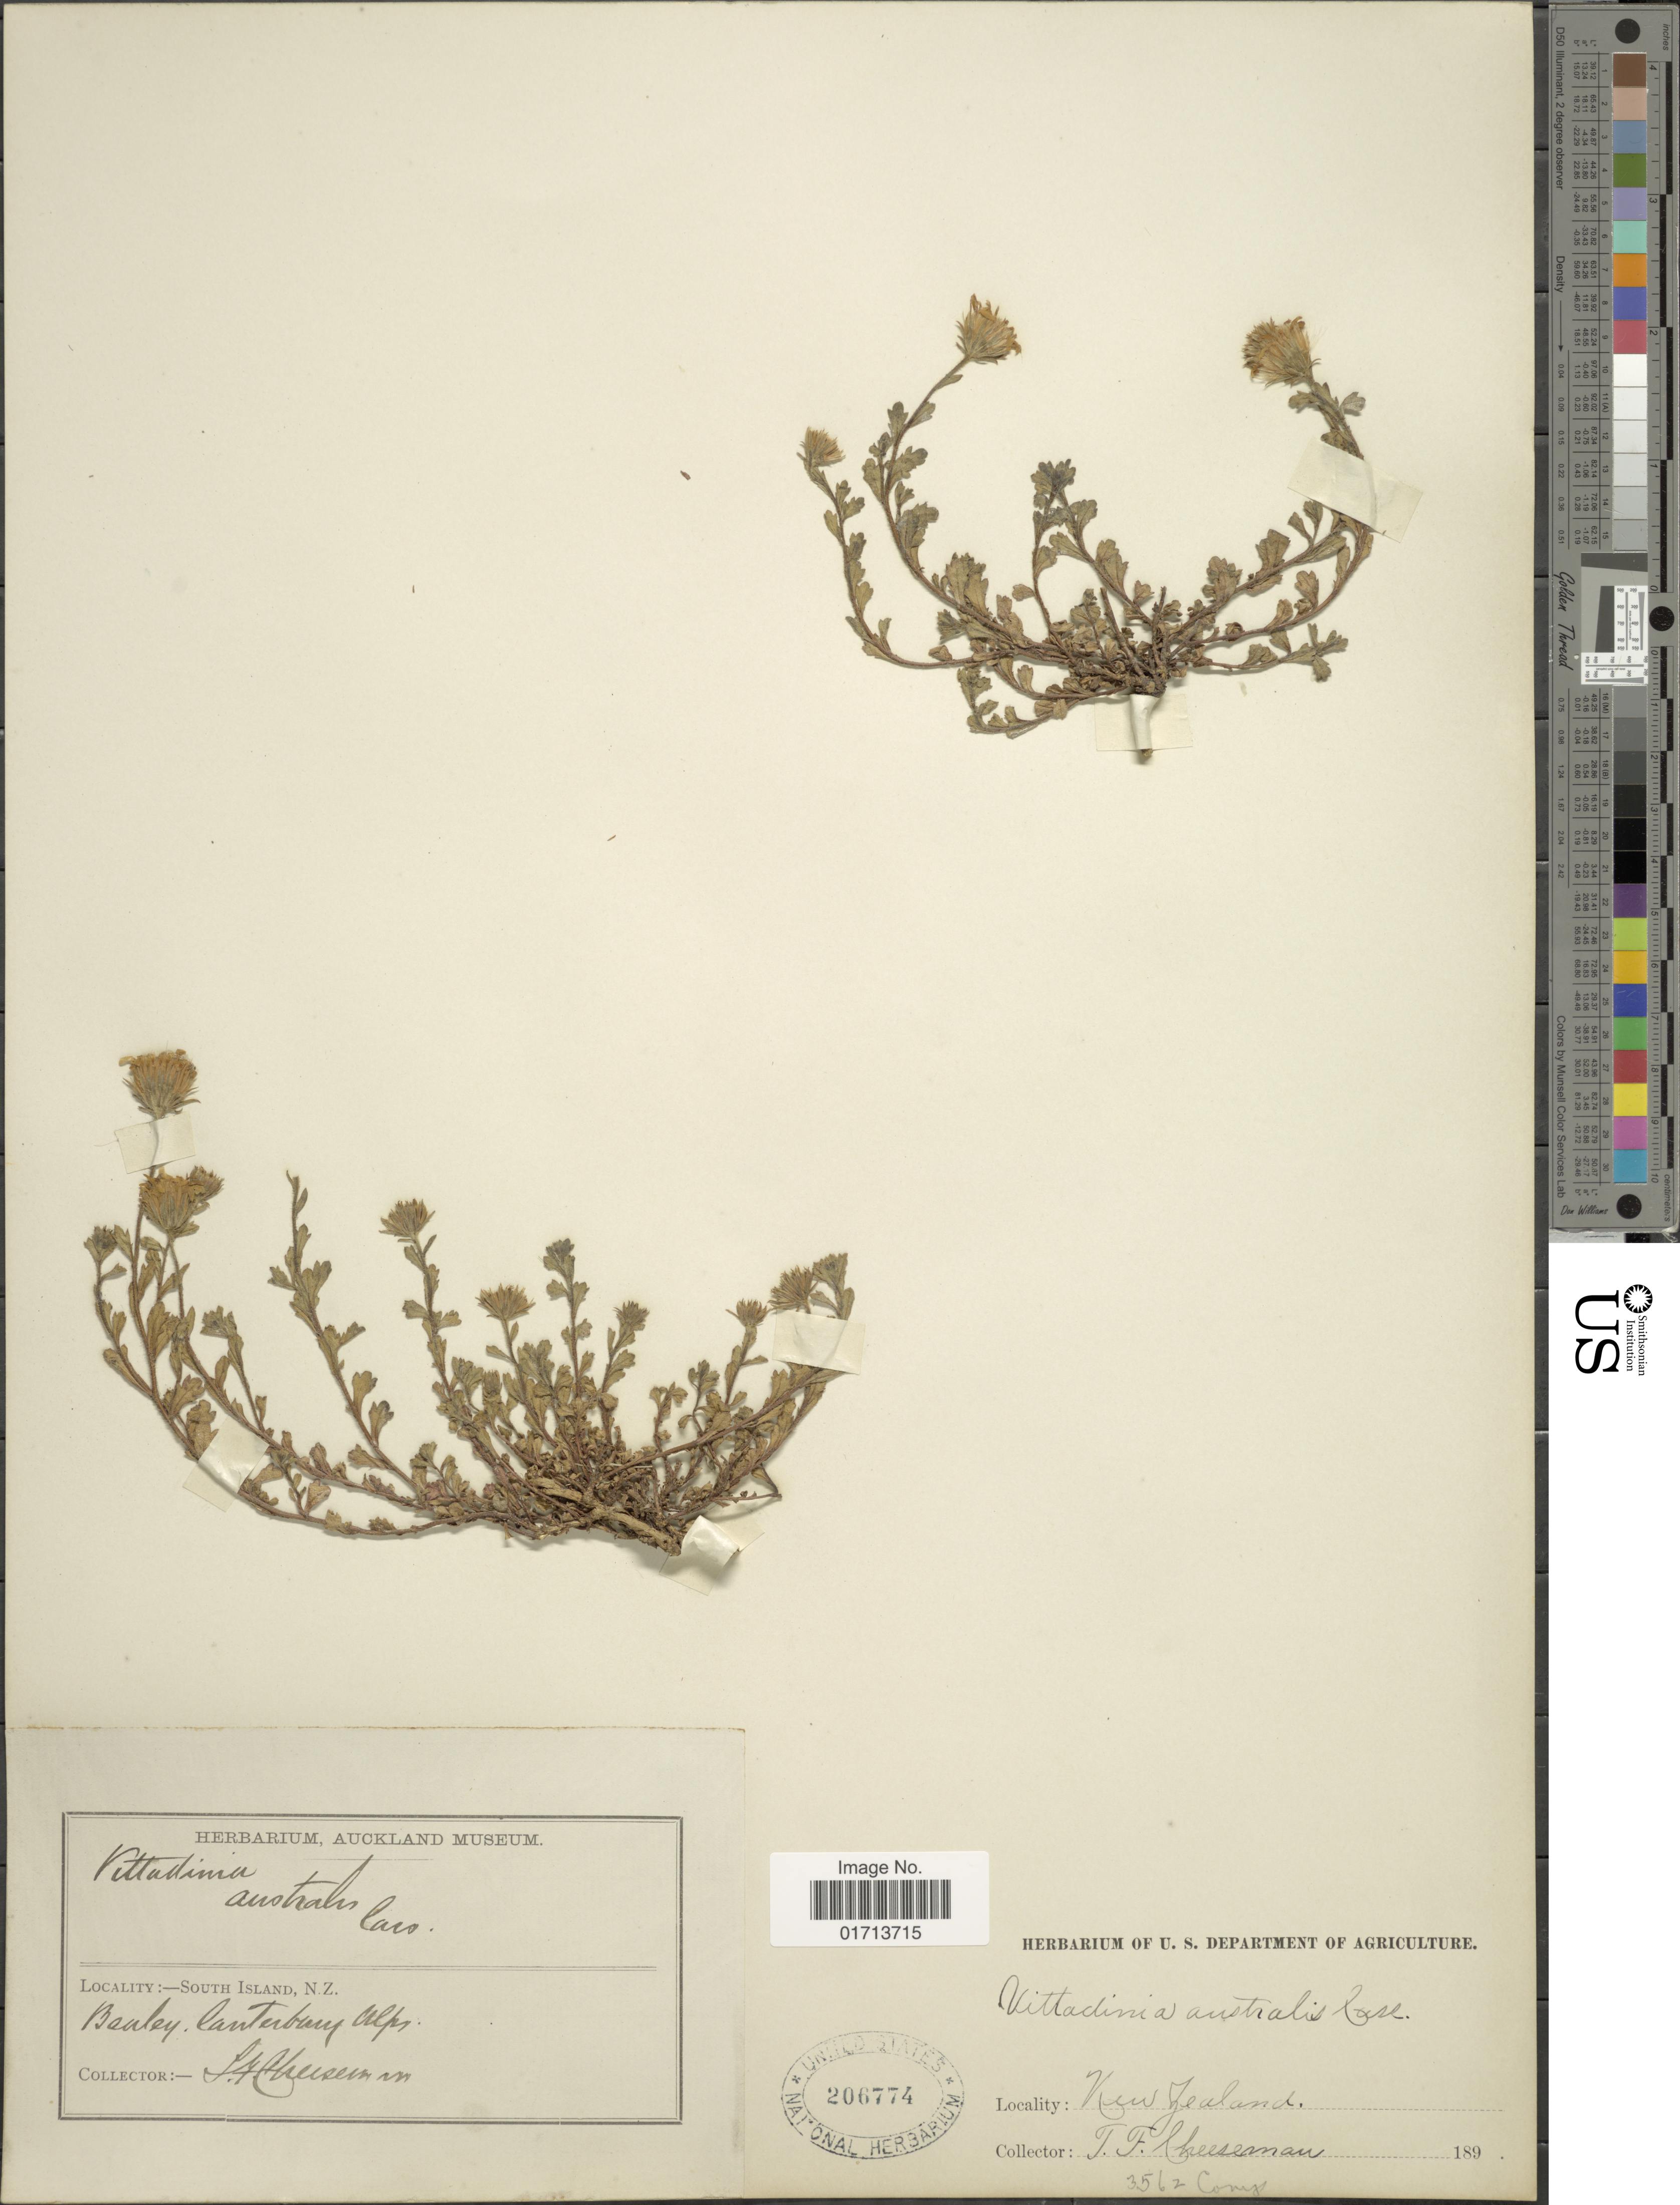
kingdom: Plantae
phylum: Tracheophyta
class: Magnoliopsida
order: Asterales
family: Asteraceae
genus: Vittadinia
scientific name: Vittadinia australis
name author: A. Rich.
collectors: T. F. Cheeseman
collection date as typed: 189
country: New Zealand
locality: South Island, New Zealand, Bankey, lanterbury Alps.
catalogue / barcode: US 206774